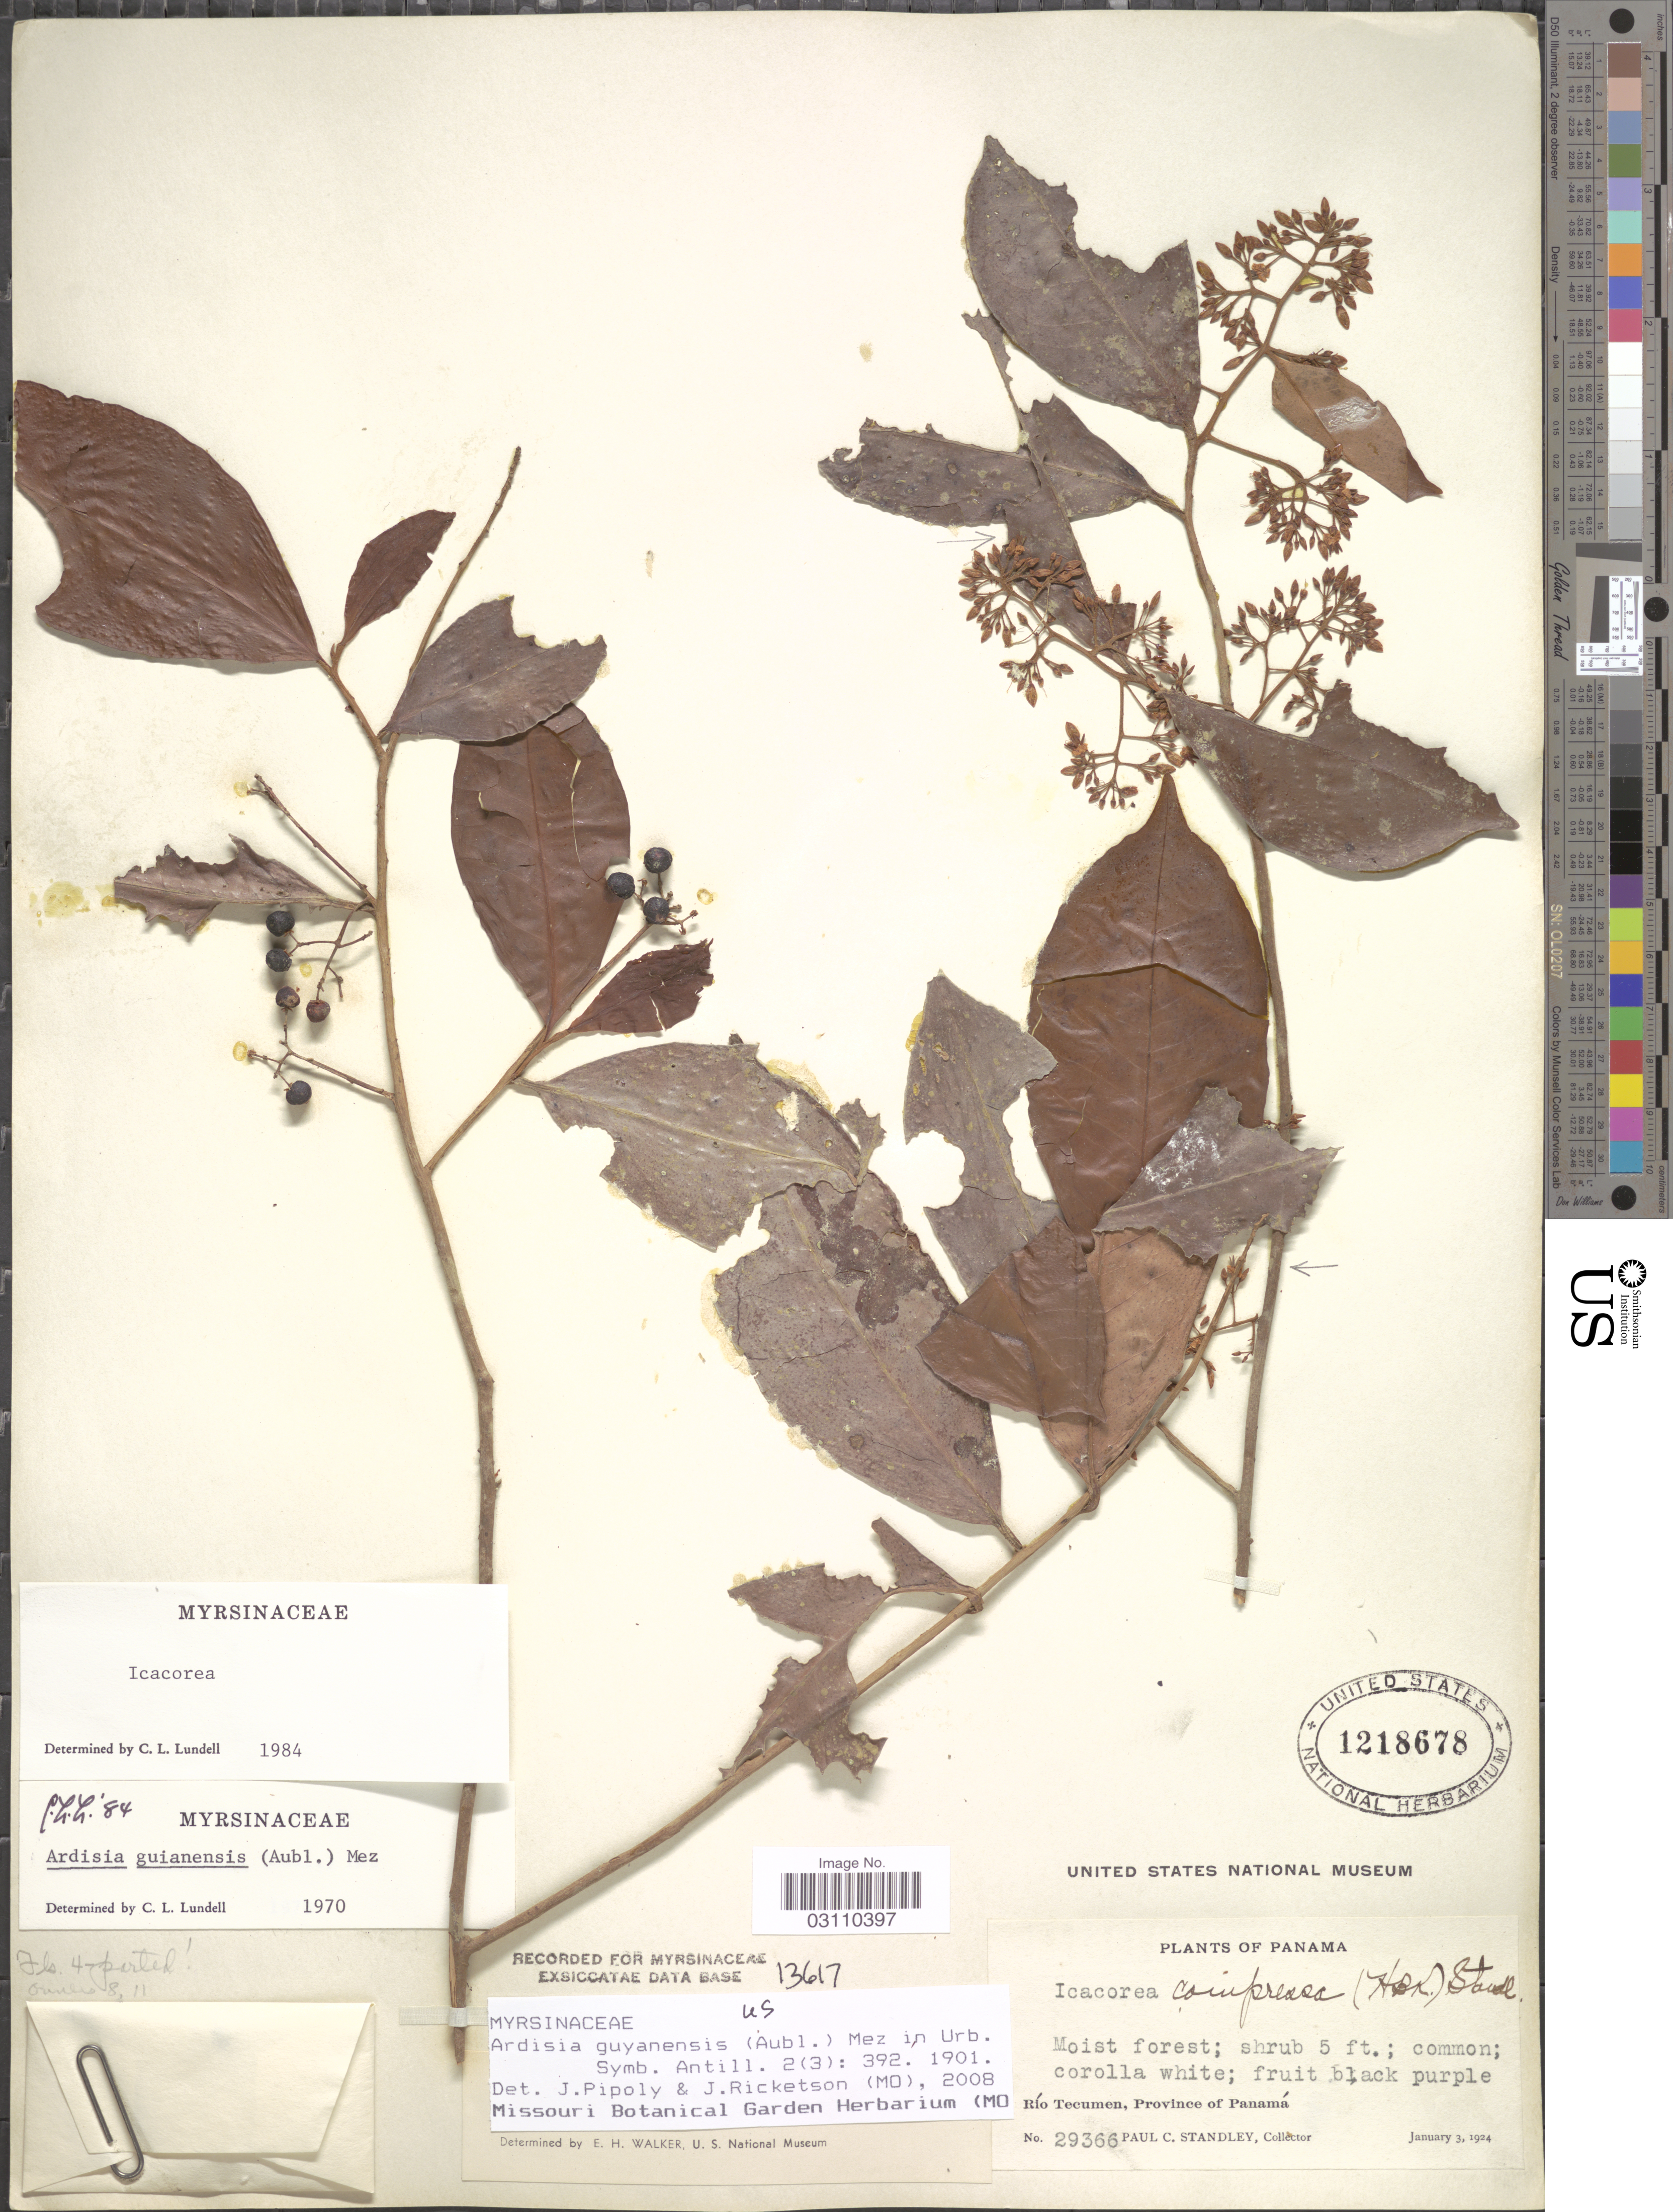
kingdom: Plantae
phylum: Tracheophyta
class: Magnoliopsida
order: Ericales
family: Primulaceae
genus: Ardisia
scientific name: Ardisia guianensis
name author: (Aubl.) Mez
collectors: P. C. Standley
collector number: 29366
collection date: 1924-01-03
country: Panama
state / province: Panamá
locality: Río Tecumen.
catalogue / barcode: US 1218678